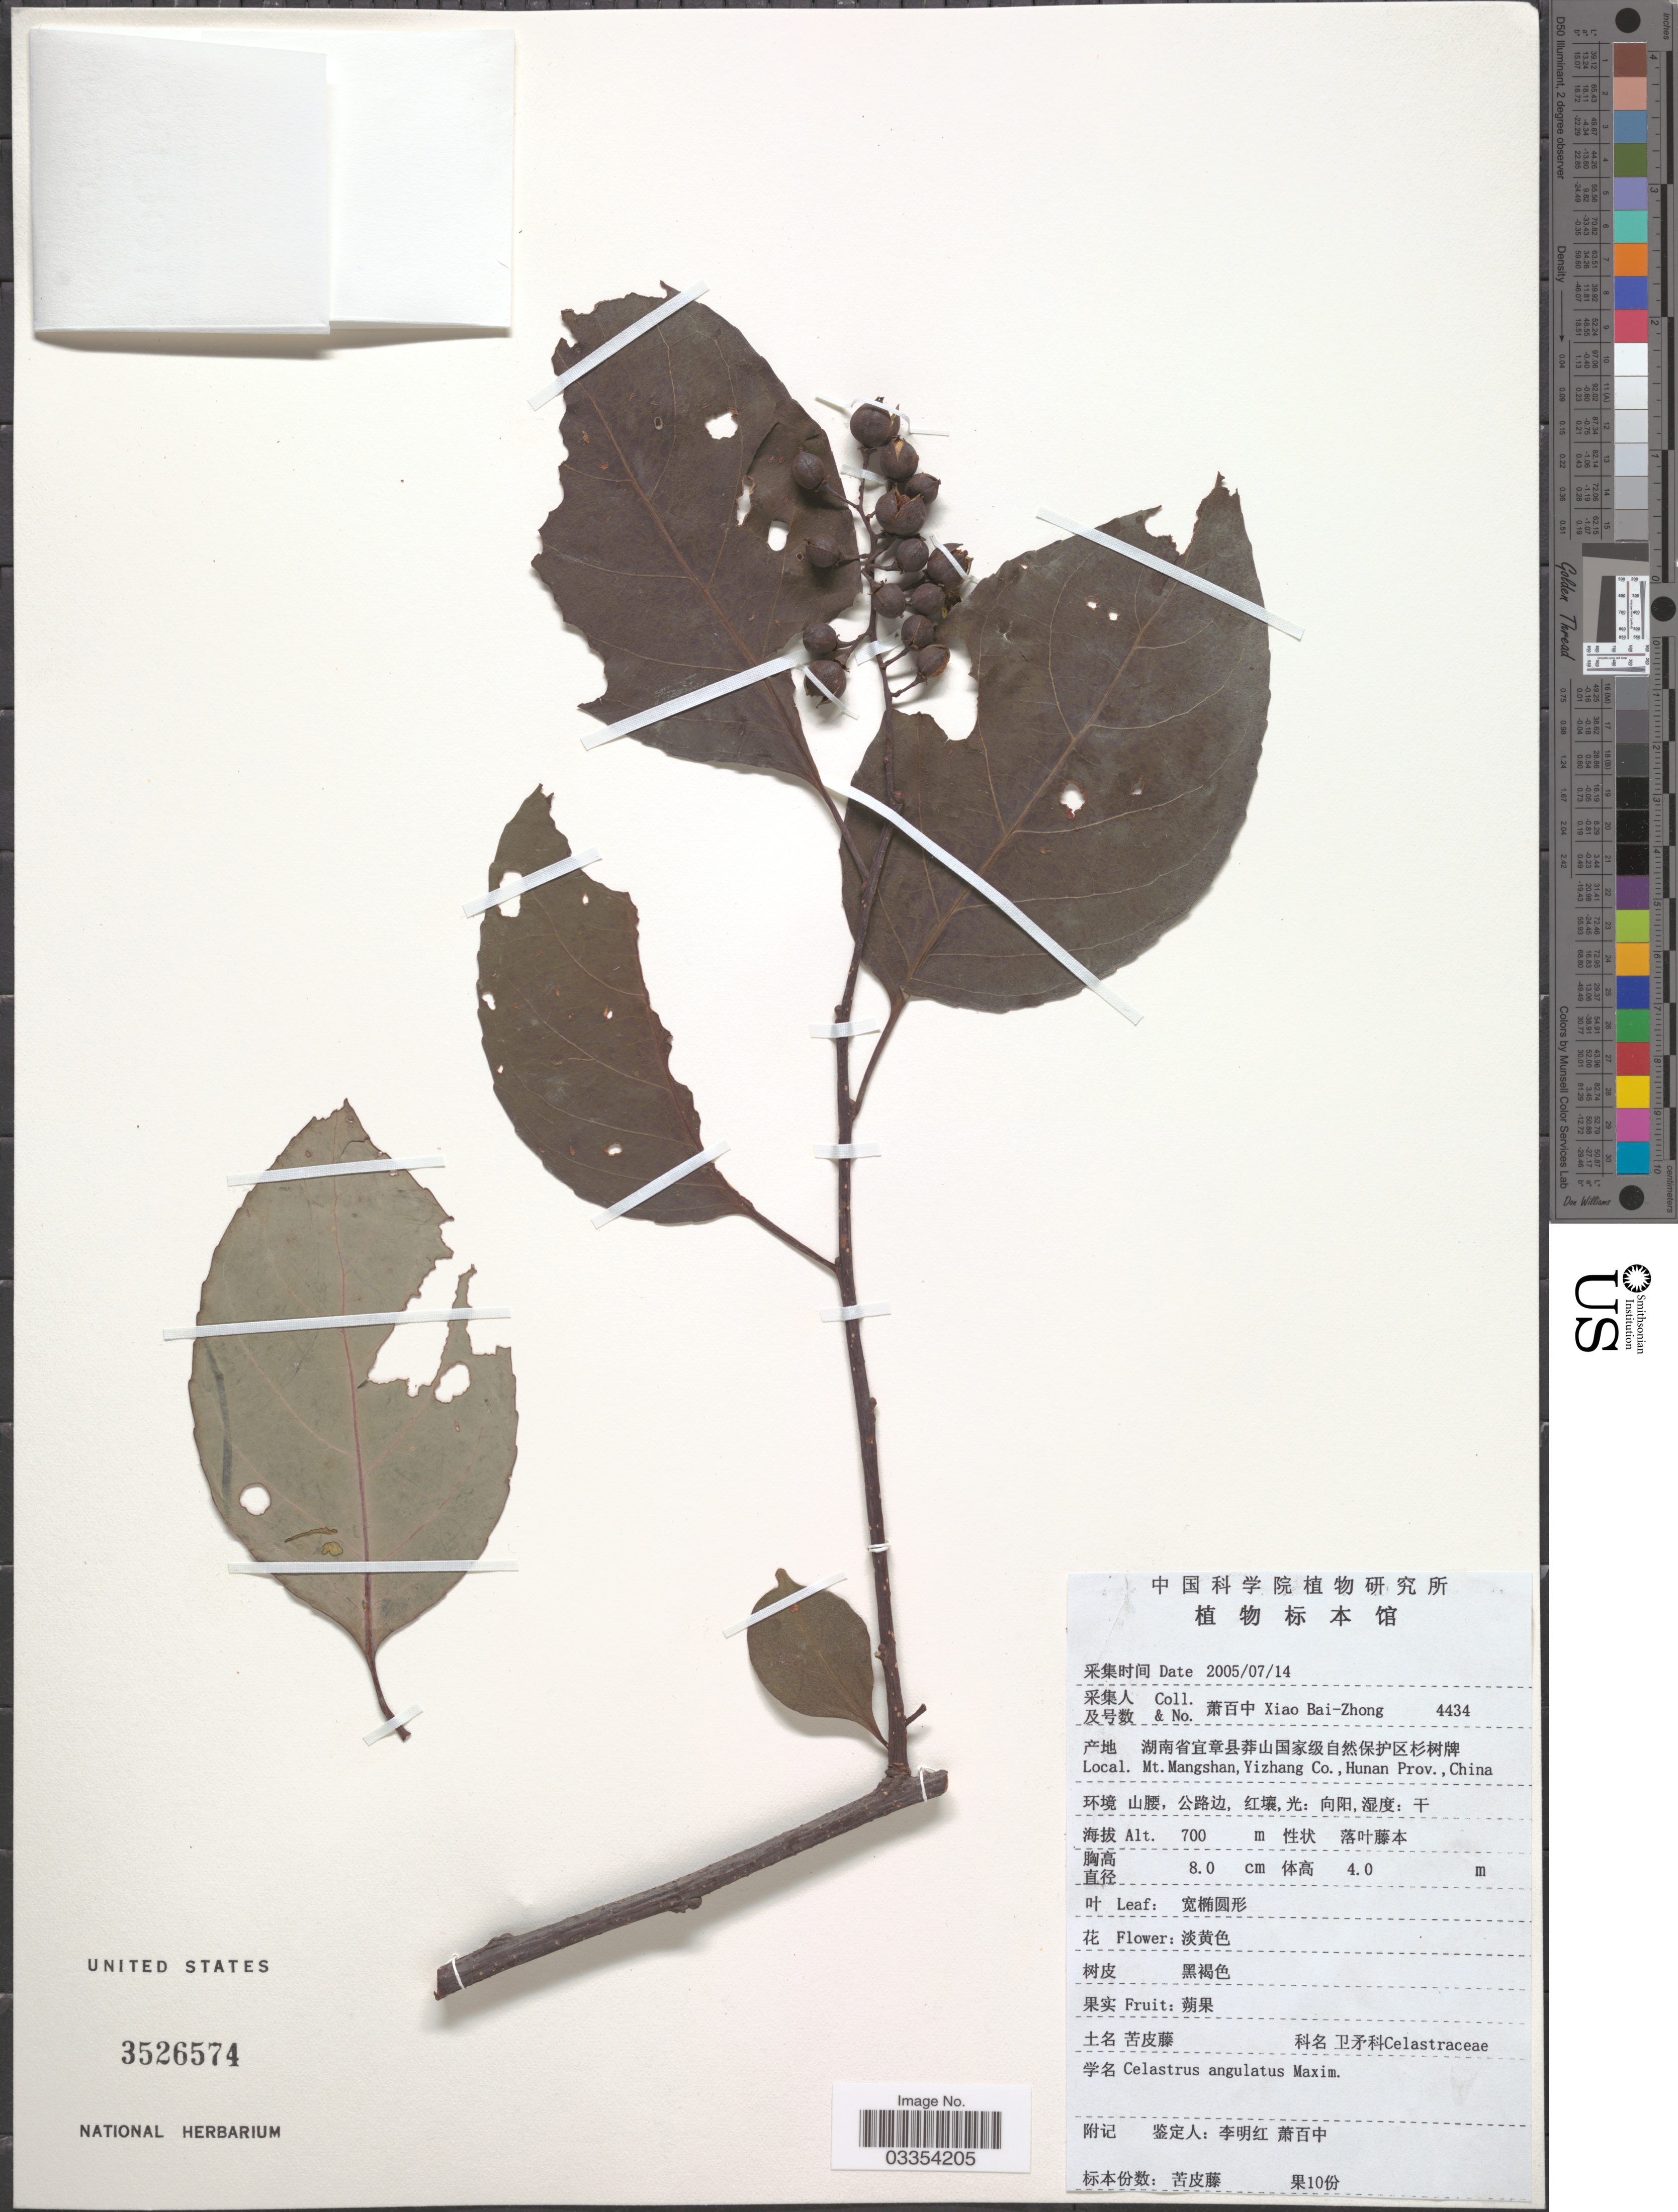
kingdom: Plantae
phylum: Tracheophyta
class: Magnoliopsida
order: Celastrales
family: Celastraceae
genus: Celastrus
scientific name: Celastrus angulatus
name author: Maxim.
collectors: B. Z. Xiao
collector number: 4434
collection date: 2005-07-14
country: China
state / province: Hunan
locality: Mt. Mangshan, Yizhang Co. X.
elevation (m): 700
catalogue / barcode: US 3526574